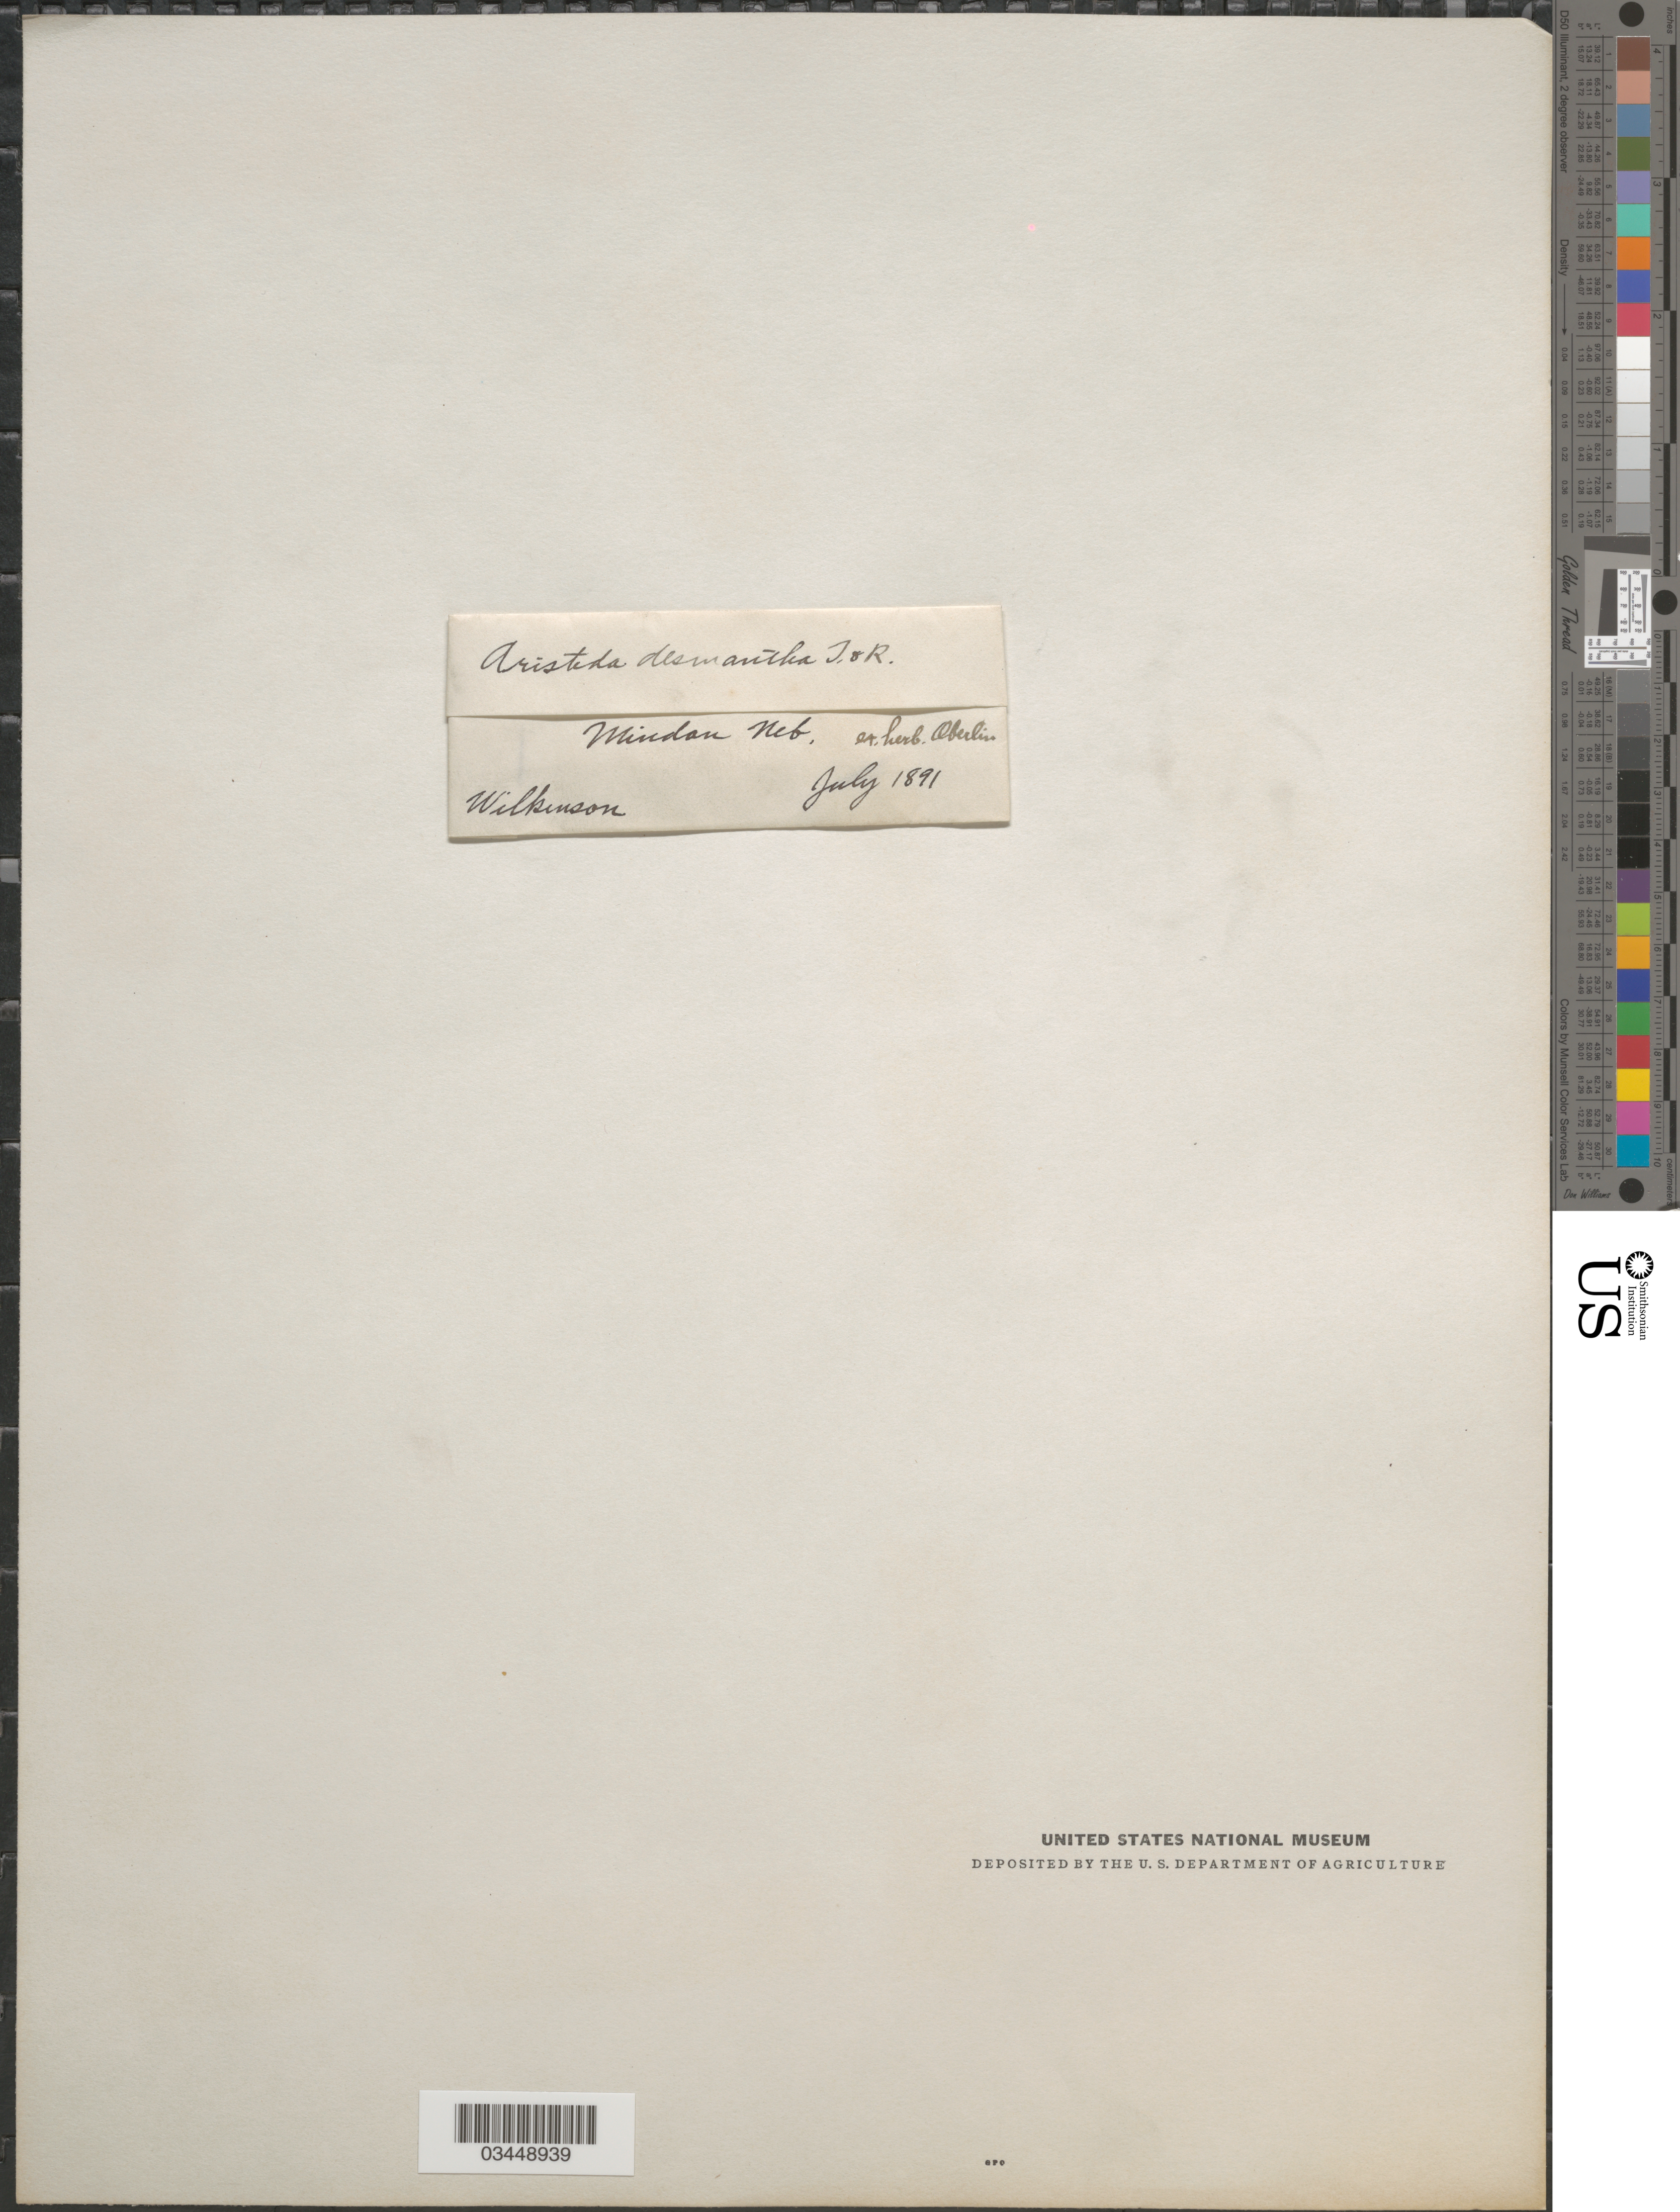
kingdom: Plantae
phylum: Tracheophyta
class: Liliopsida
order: Poales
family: Poaceae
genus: Aristida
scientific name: Aristida desmantha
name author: Trin. & Rupr.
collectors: Wilkinson, --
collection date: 1891-07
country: United States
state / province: Nebraska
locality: Minden.